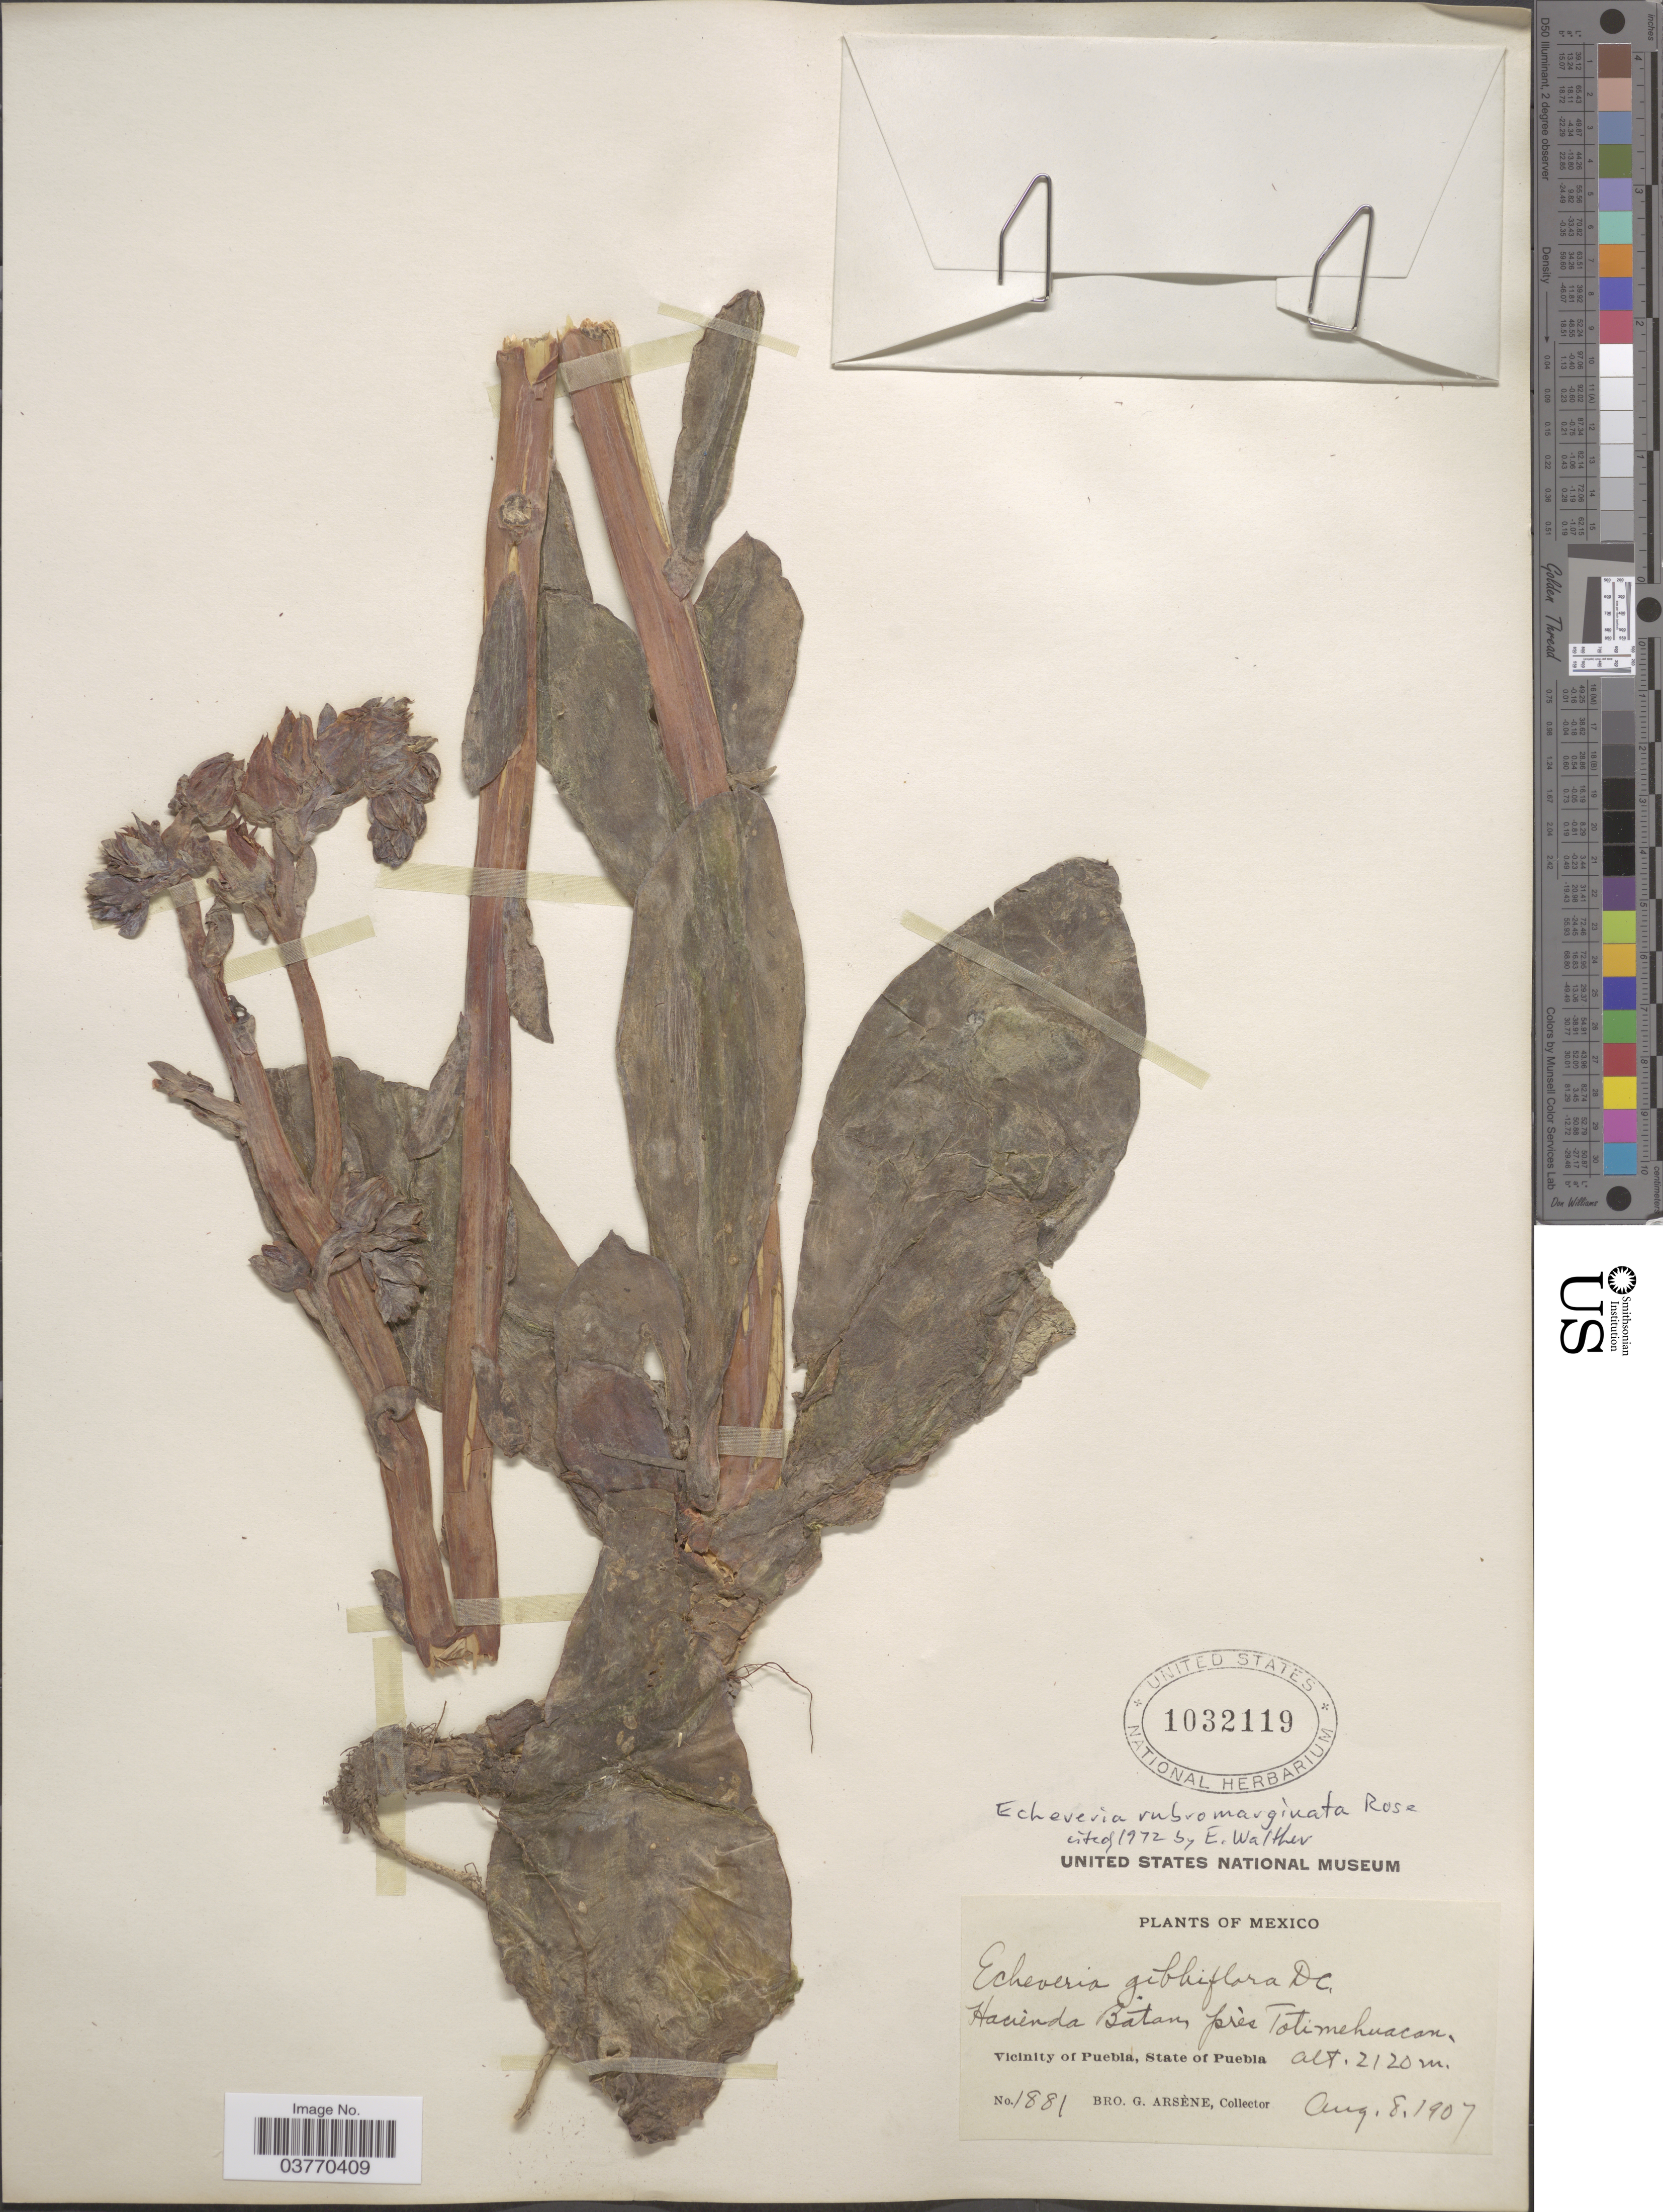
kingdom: Plantae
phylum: Tracheophyta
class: Magnoliopsida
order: Saxifragales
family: Crassulaceae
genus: Echeveria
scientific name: Echeveria rubromarginata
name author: Rose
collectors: Bro. G. Arsène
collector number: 1881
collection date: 1907-08-08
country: Mexico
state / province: Puebla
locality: Hacienda Batan, pres Totimehuacan, Vicinity of Puebla.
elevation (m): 2120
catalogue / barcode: US 1032119